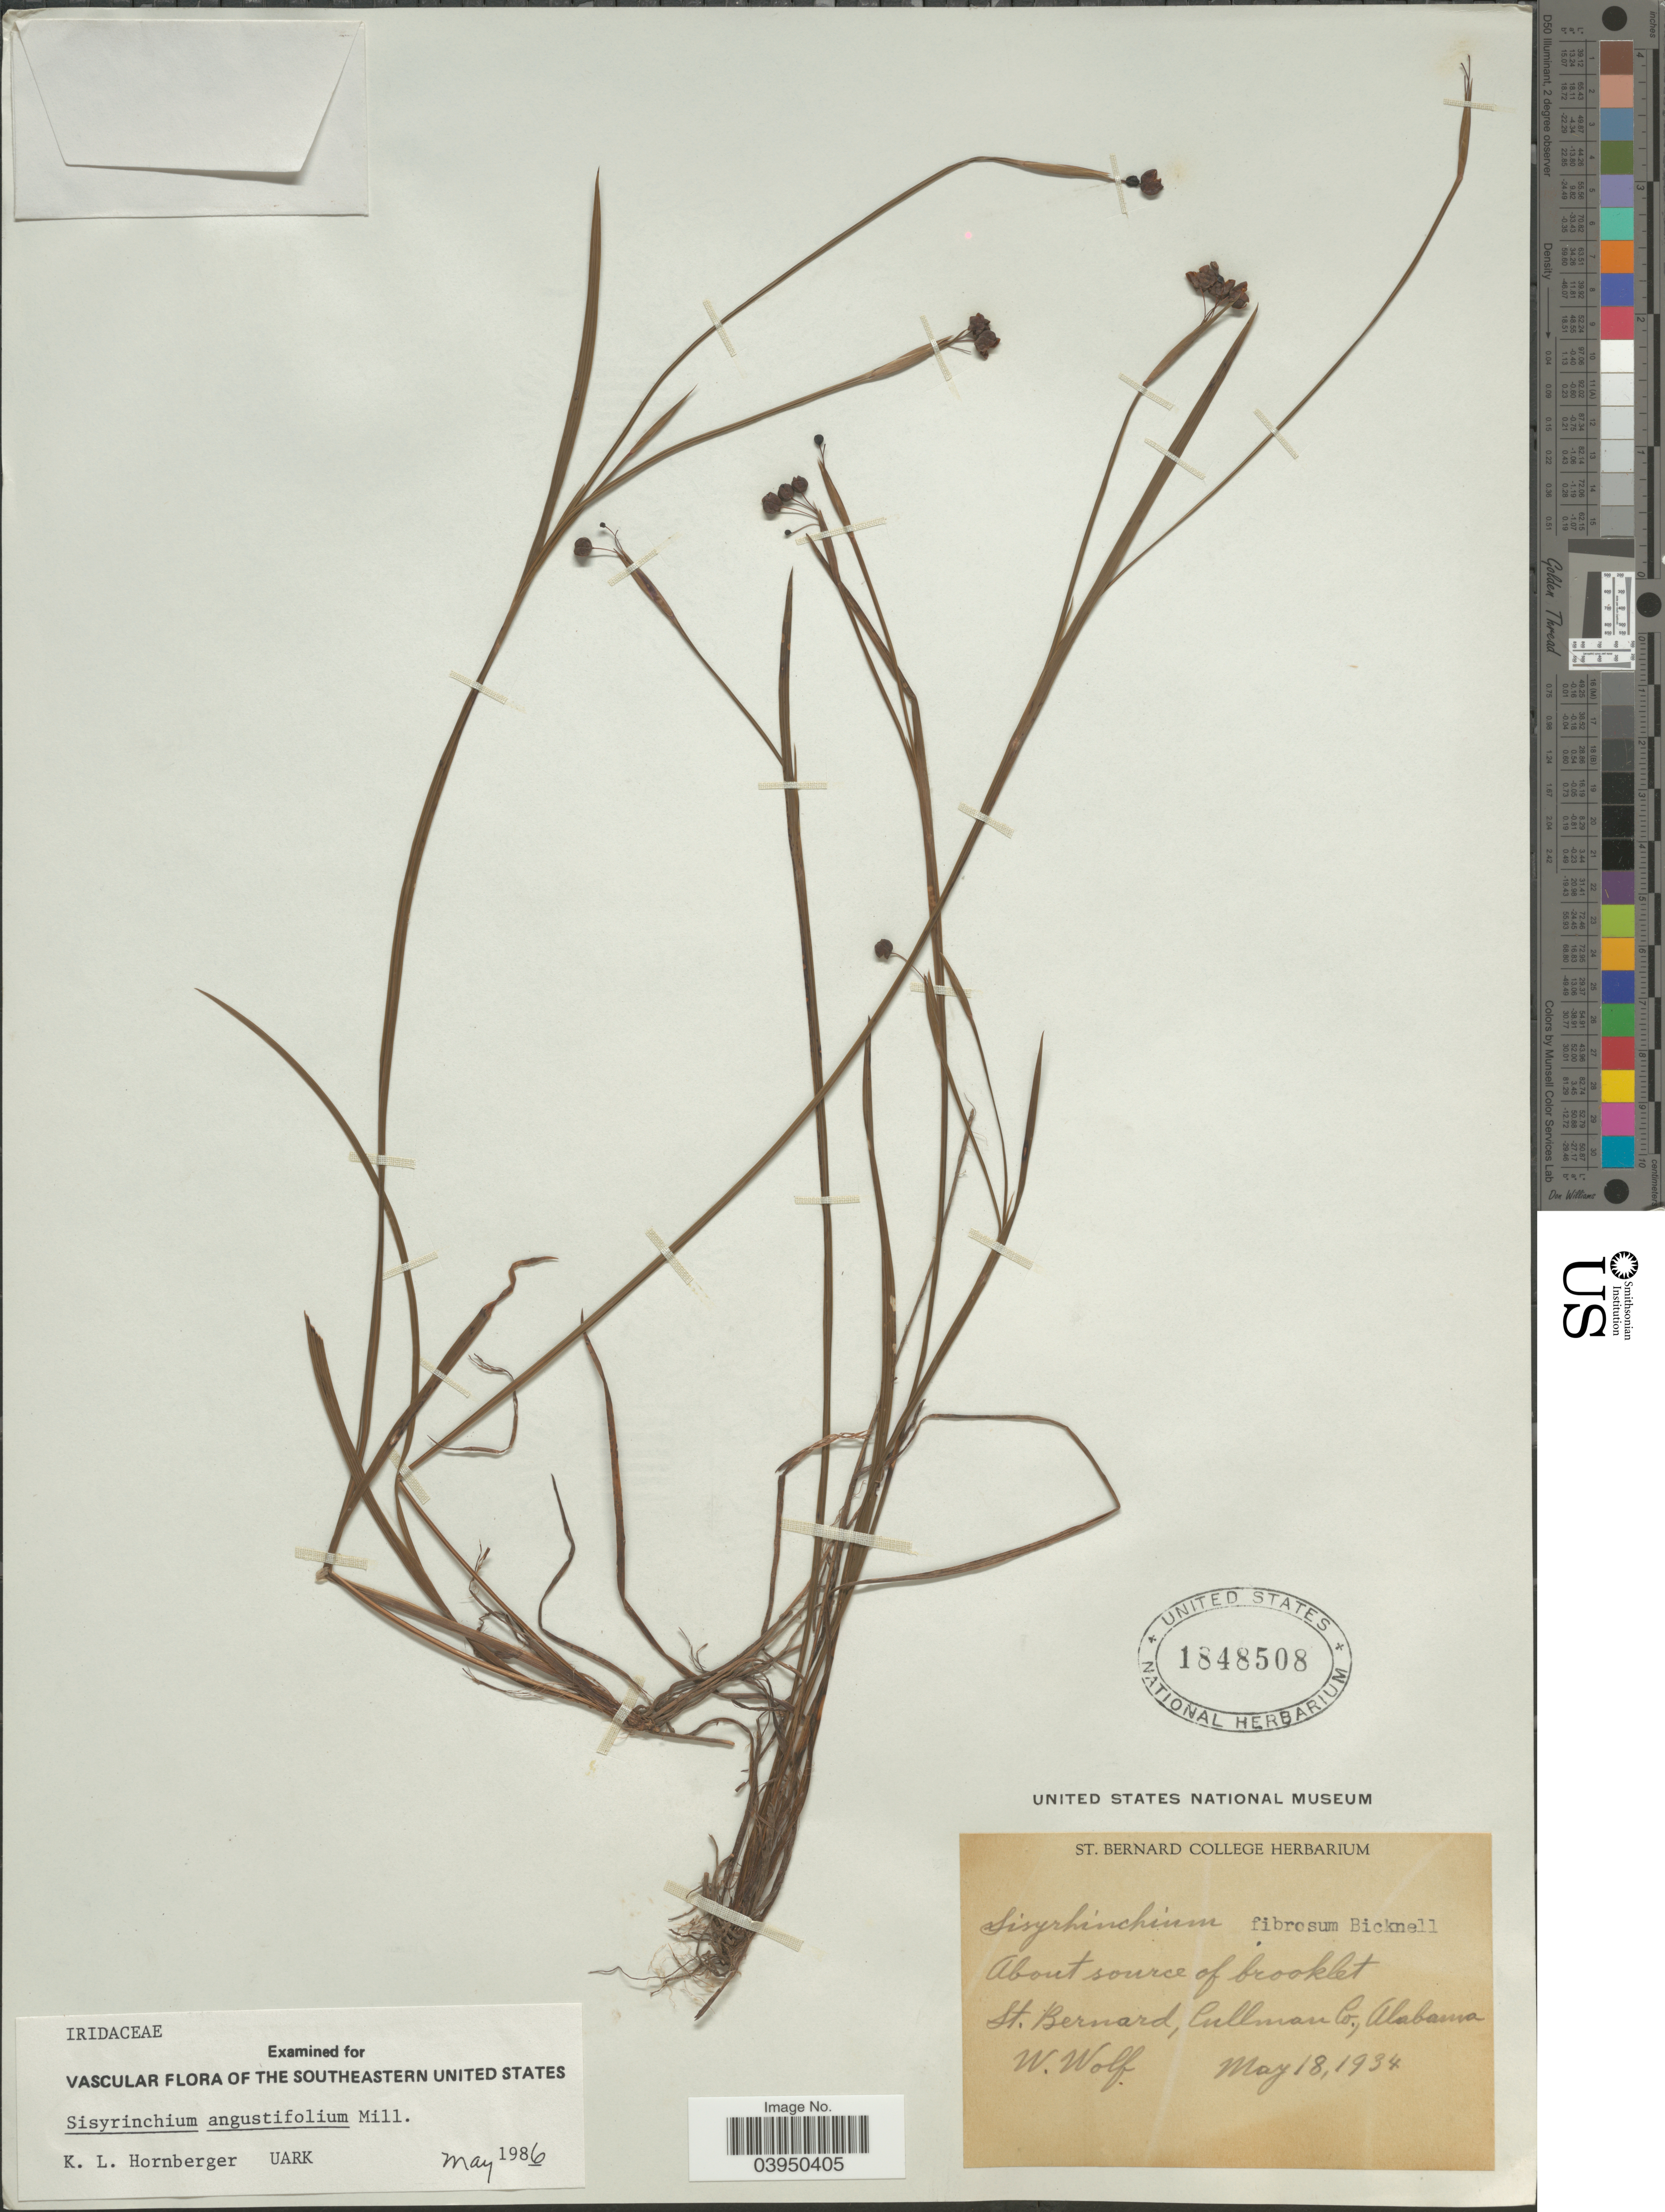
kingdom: Plantae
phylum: Tracheophyta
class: Liliopsida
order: Asparagales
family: Iridaceae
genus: Sisyrinchium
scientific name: Sisyrinchium angustifolium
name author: Mill.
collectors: W. Wolf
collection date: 1934-05-18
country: United States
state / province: Alabama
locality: About source of brooklet St. Bernard, Cullman Co.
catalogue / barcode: US 1848508